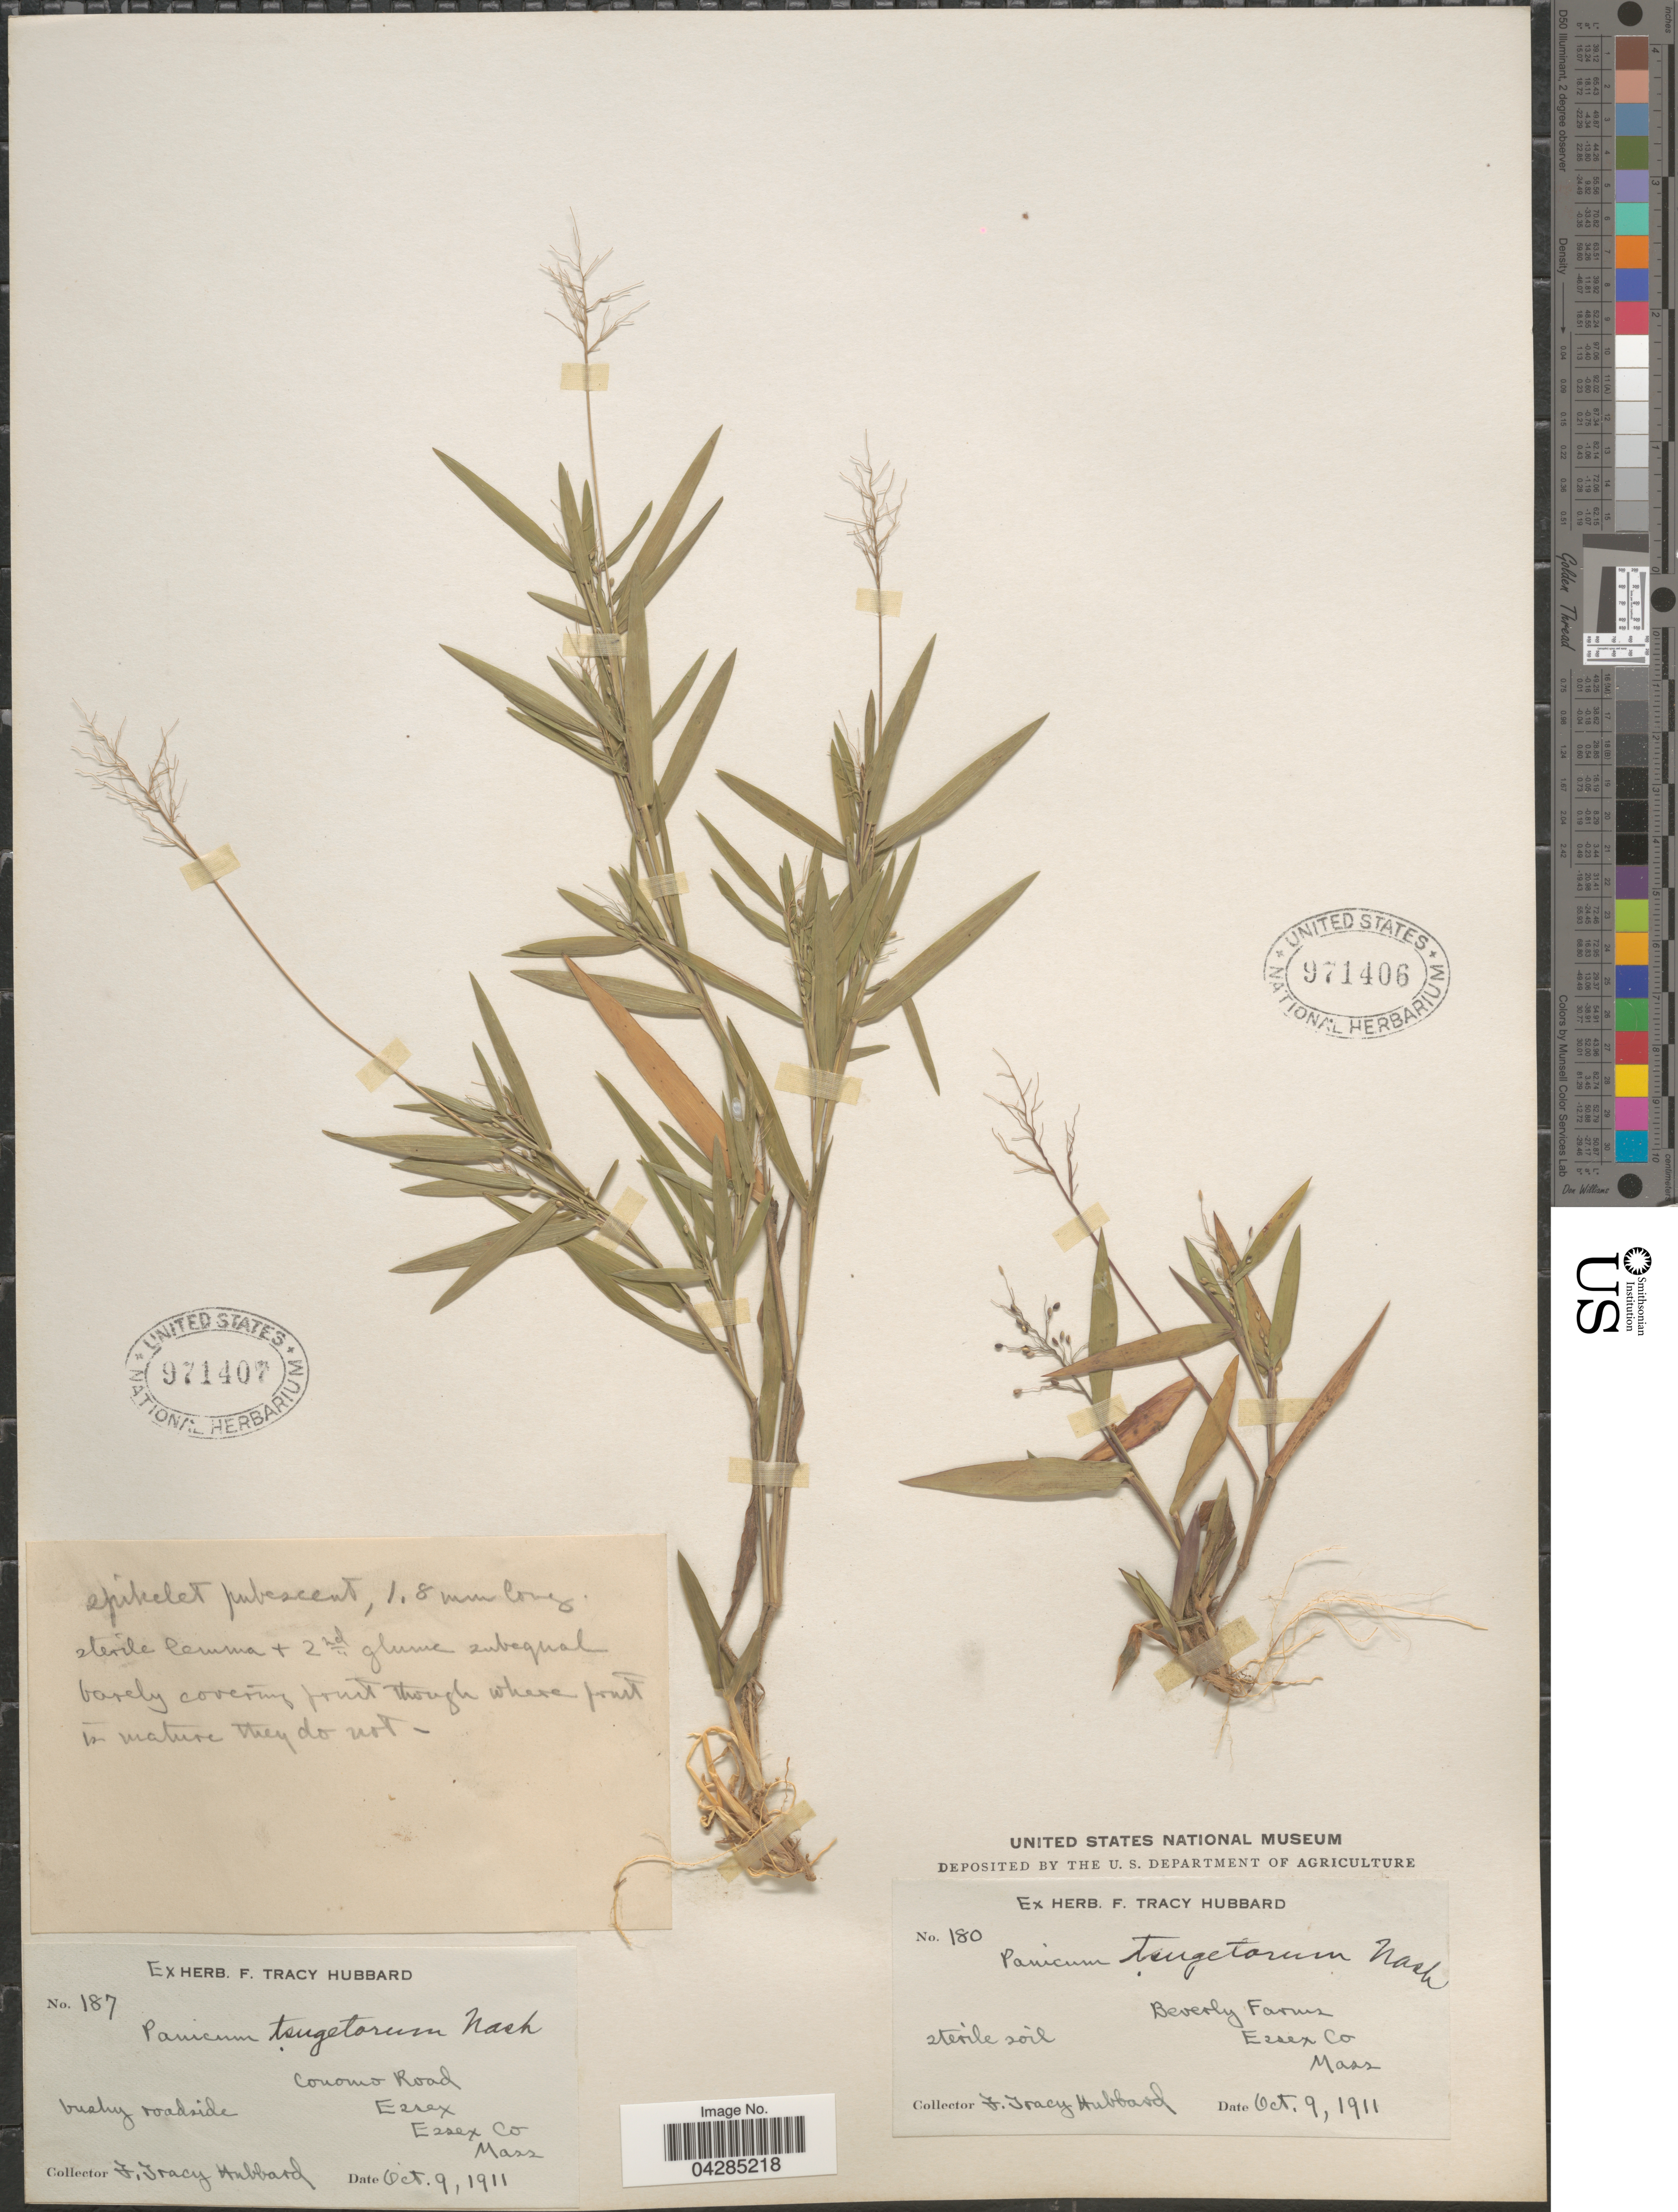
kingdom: Plantae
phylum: Tracheophyta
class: Liliopsida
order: Poales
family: Poaceae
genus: Dichanthelium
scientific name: Dichanthelium portoricense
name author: (Desv. ex Ham.) B.F. Hansen & Wunderlin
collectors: F. T. Hubbard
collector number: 180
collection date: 1911-10-09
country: United States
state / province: Massachusetts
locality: Beverly Farms. Essex Co.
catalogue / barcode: US 971406-2